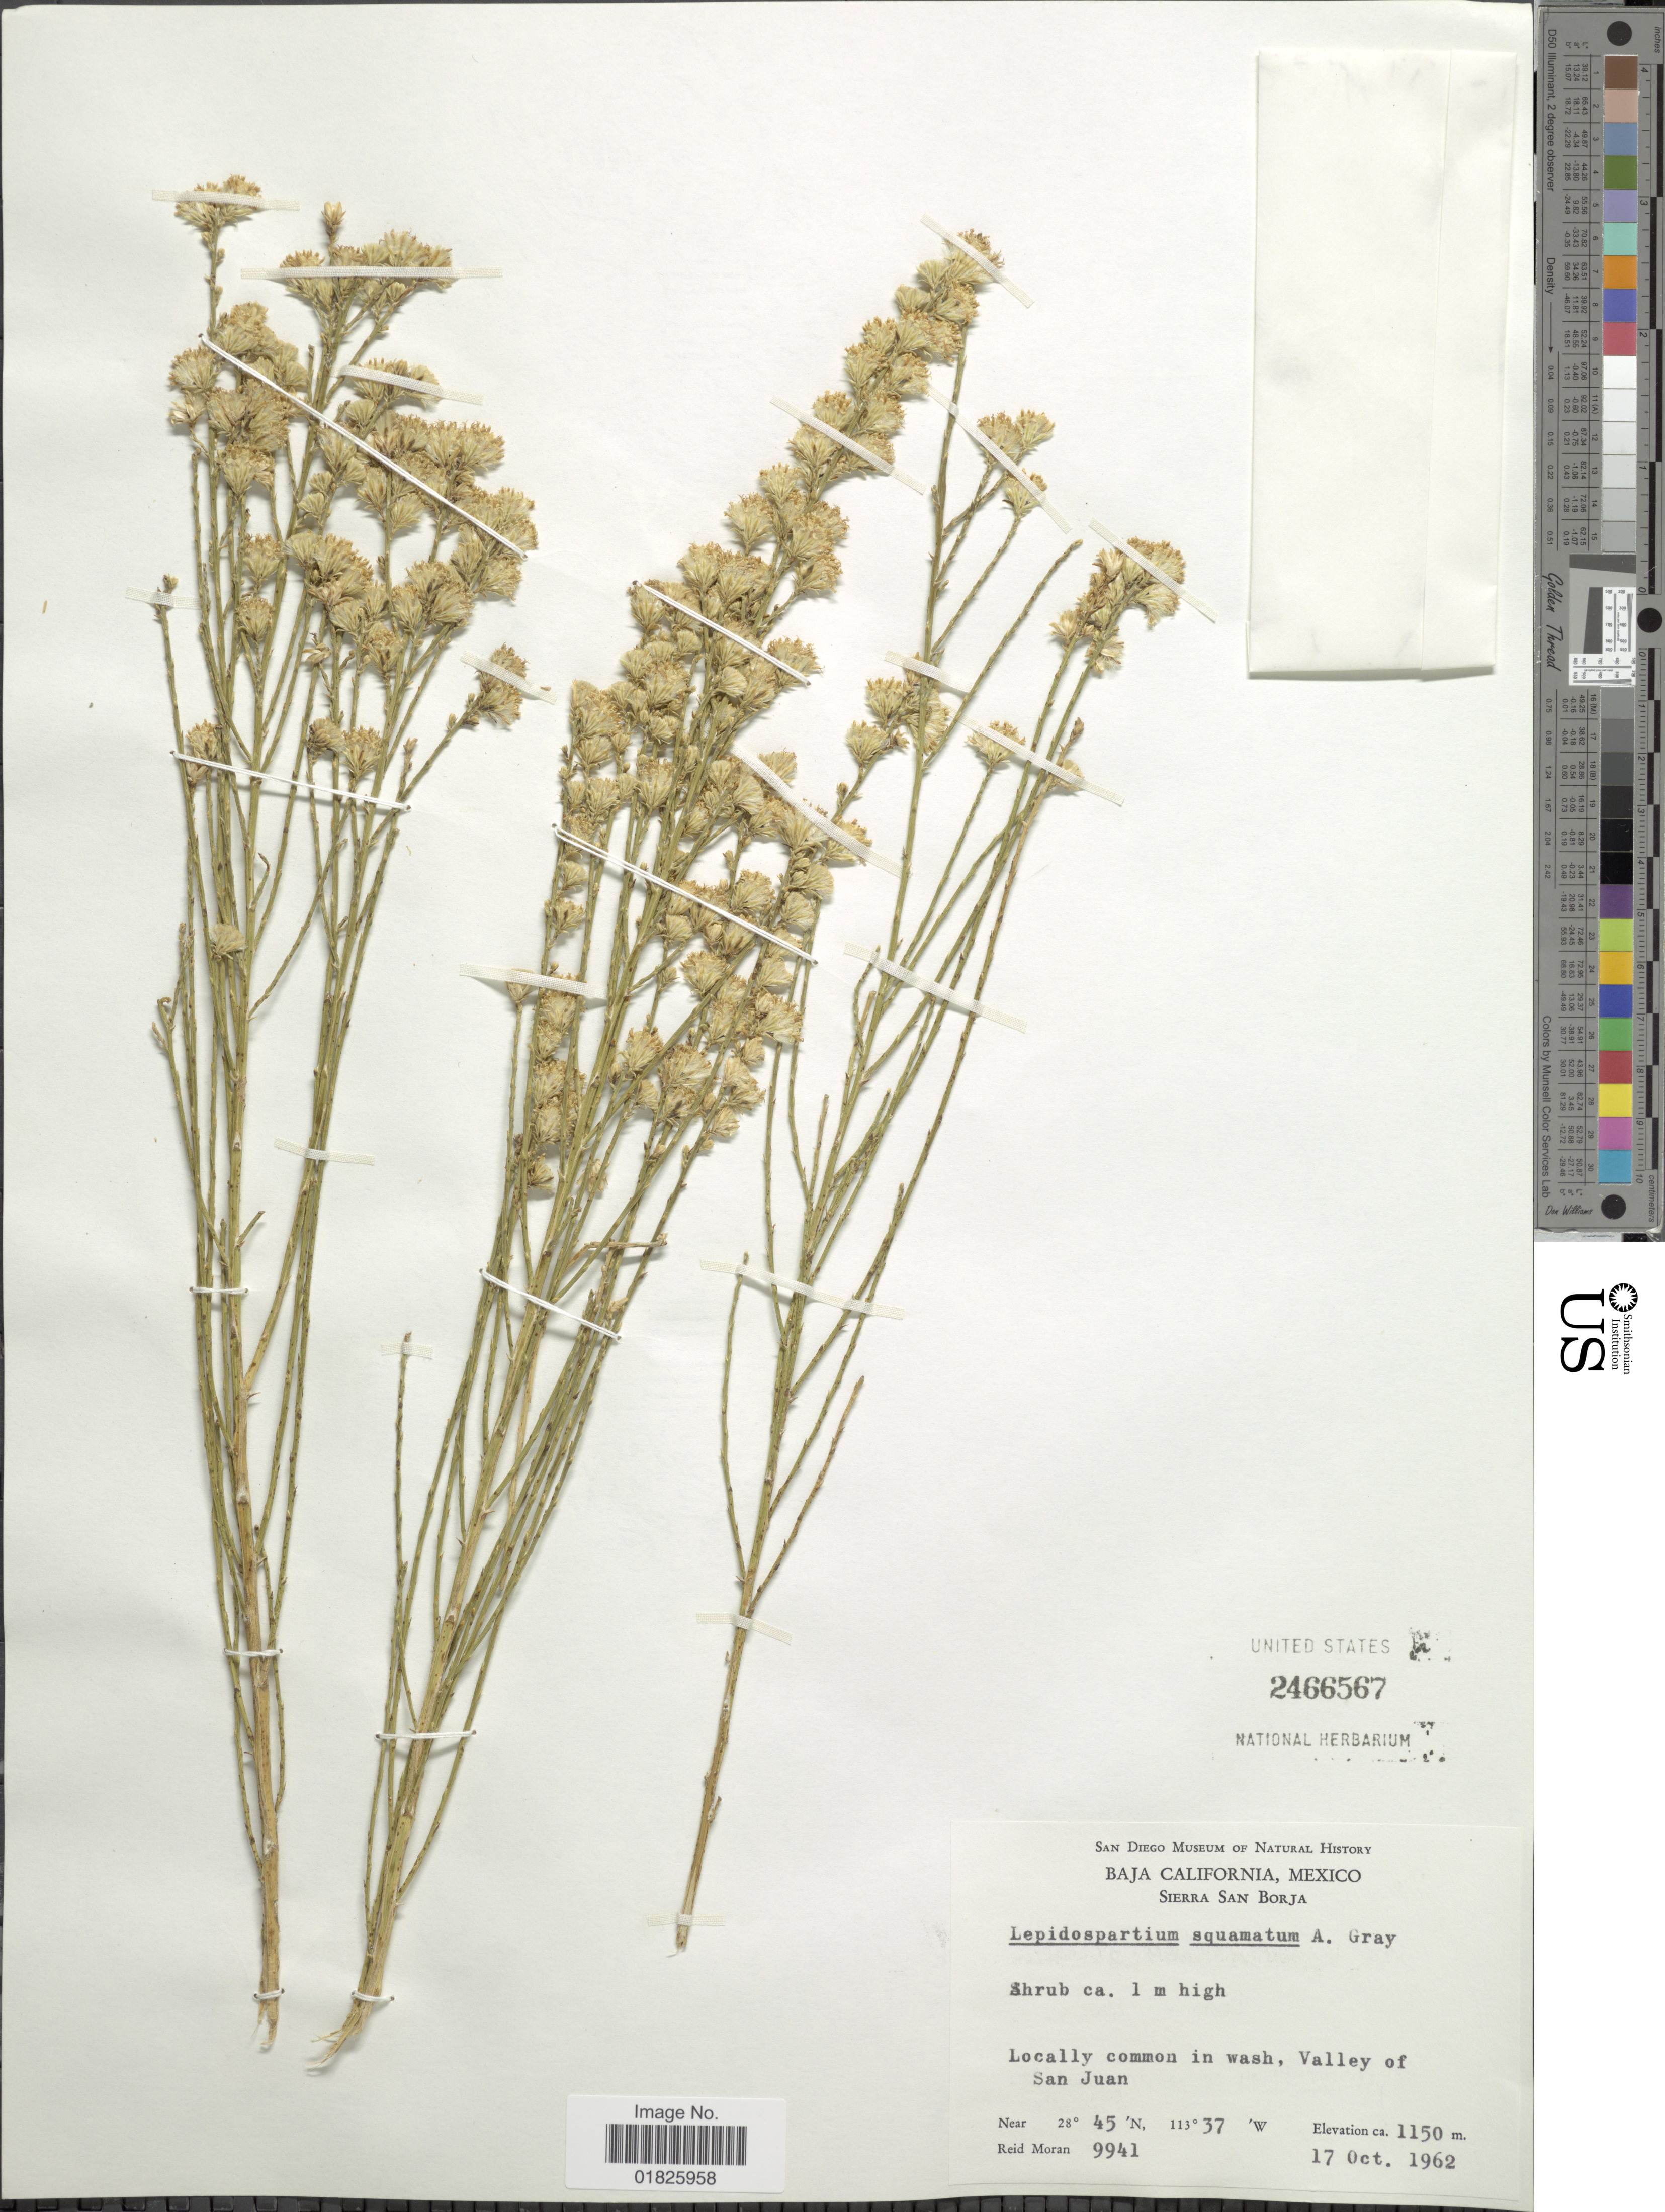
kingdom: Plantae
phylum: Tracheophyta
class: Magnoliopsida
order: Asterales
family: Asteraceae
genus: Lepidospartum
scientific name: Lepidospartum squamatum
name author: A. Gray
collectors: R. V. Moran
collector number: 9941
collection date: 1962-10-17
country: Mexico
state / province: Baja California Norte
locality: Sierra San Borja, Valley of San Juan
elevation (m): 1150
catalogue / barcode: US 2466567